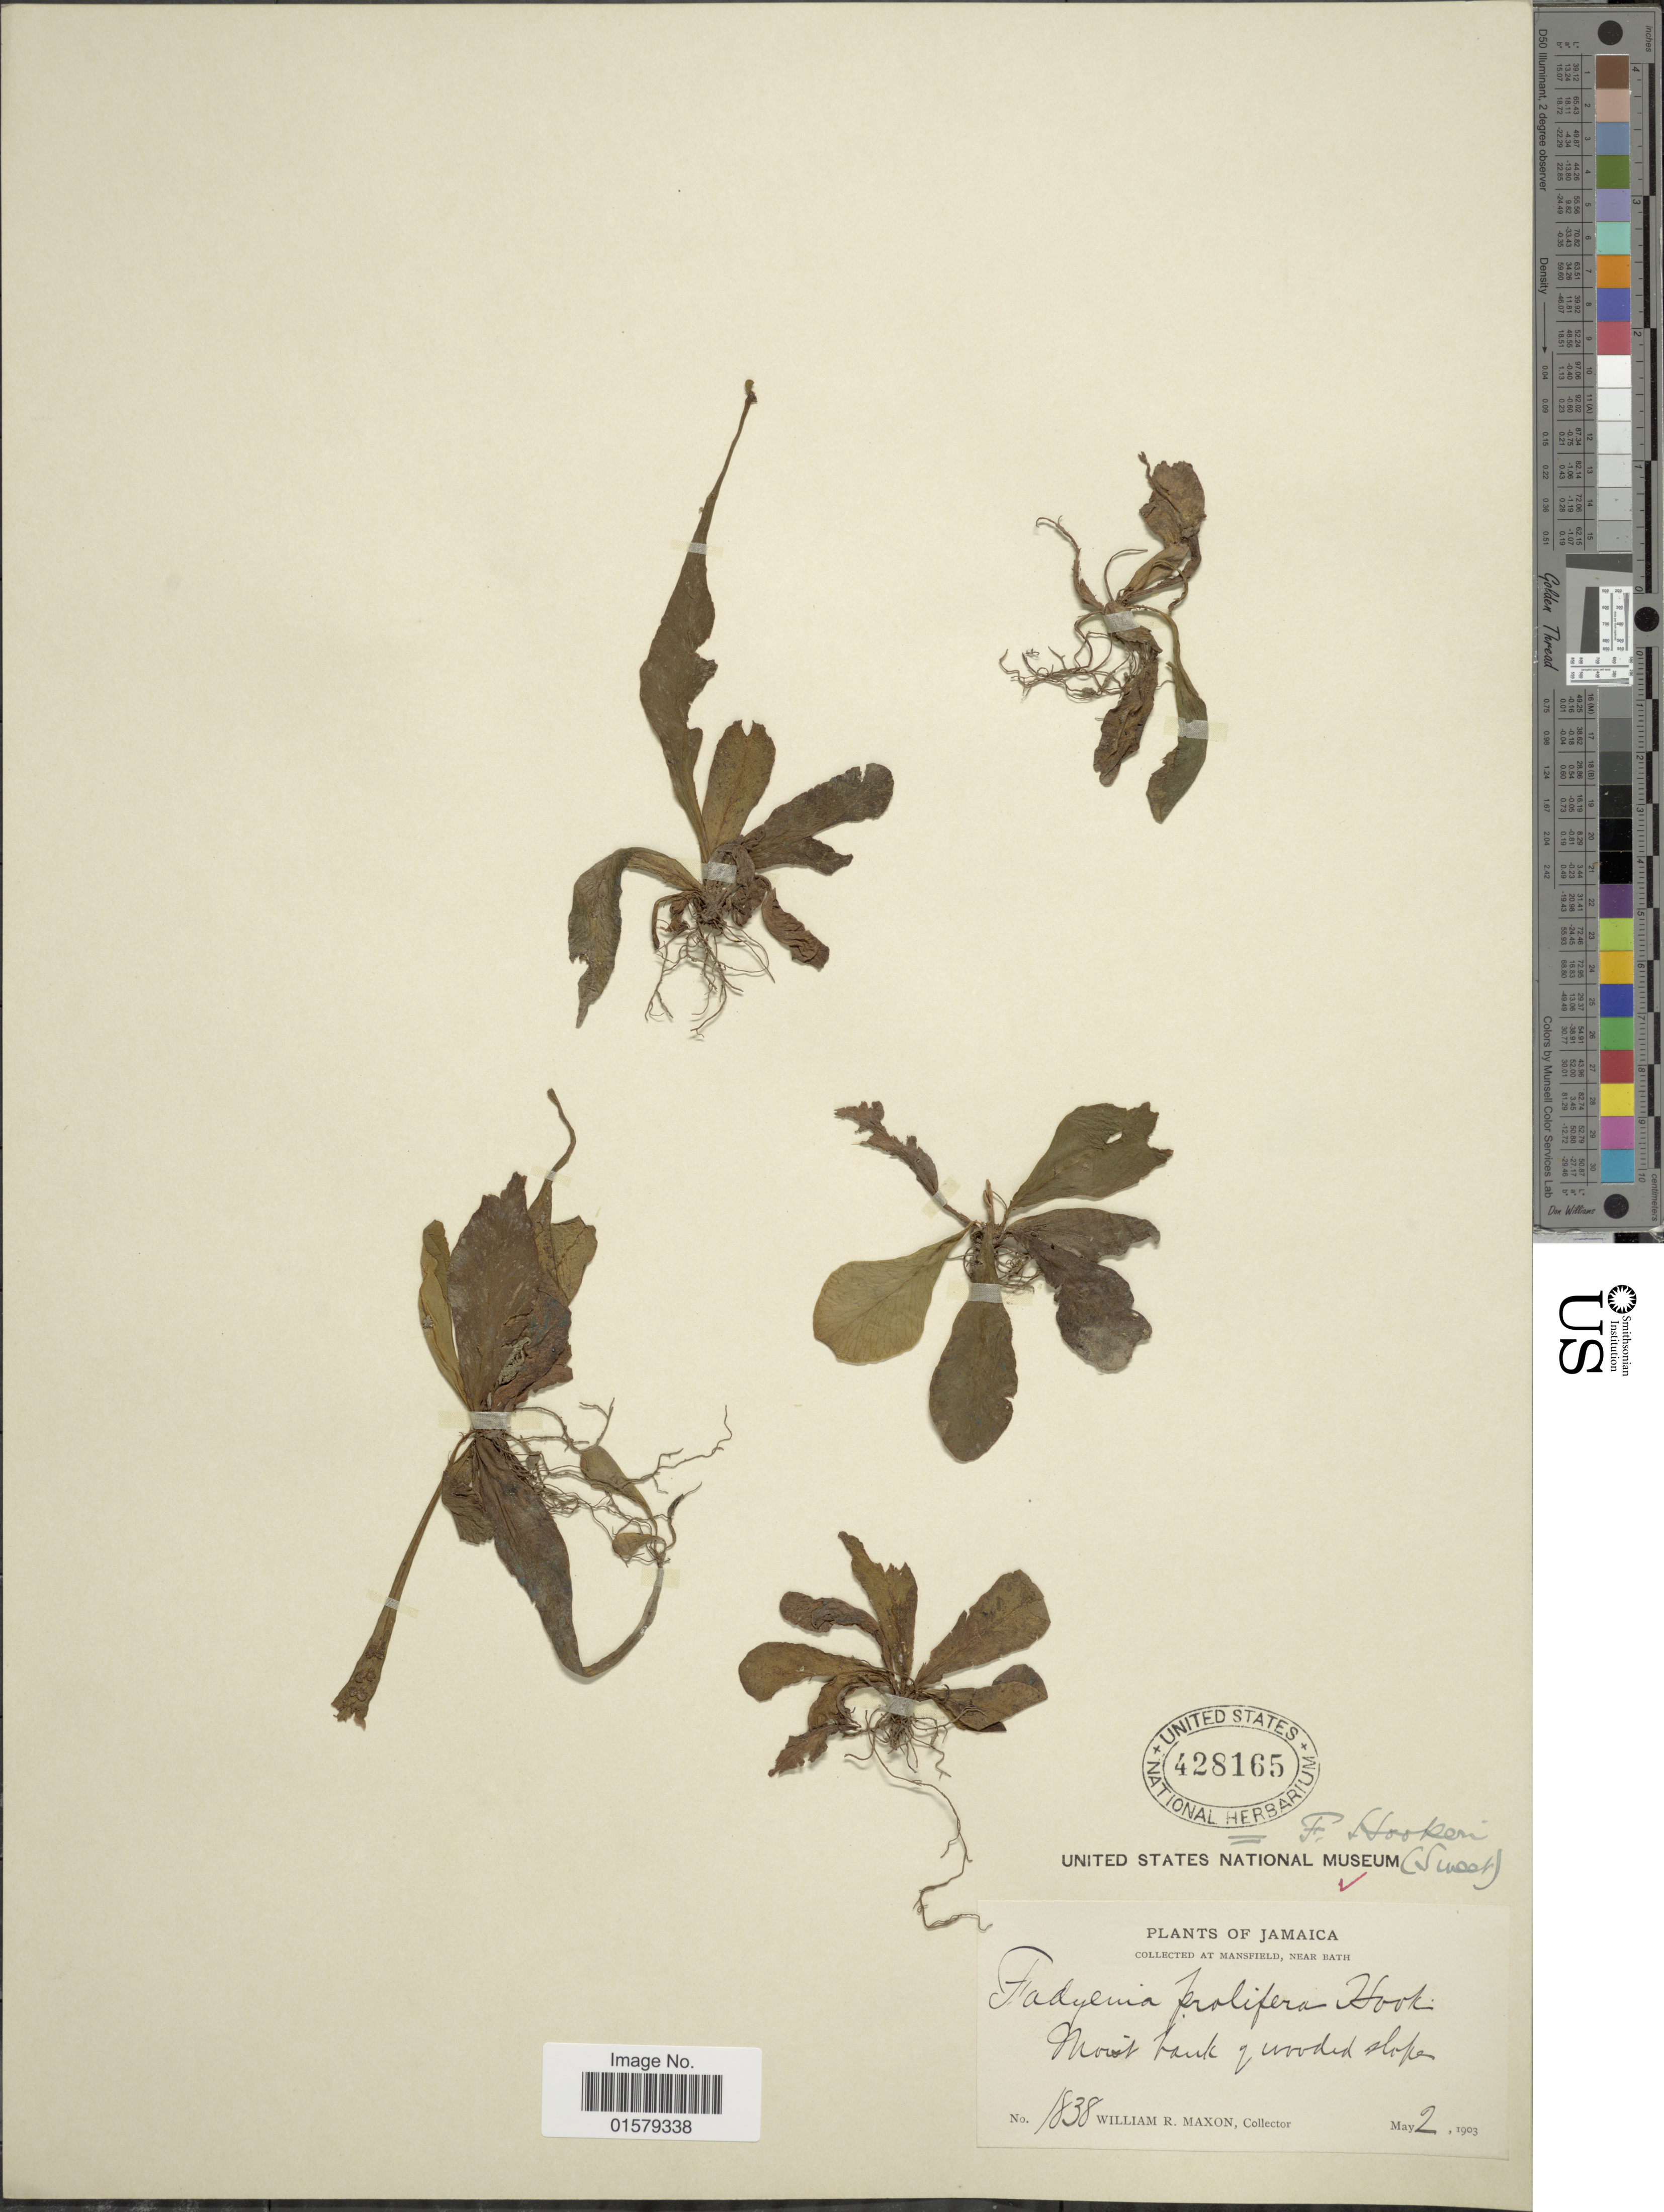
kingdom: Plantae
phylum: Tracheophyta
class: Polypodiopsida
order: Polypodiales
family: Tectariaceae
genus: Tectaria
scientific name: Tectaria hookeri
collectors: W. R. Maxon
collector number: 1838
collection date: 1903-05-02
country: Jamaica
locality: Mansfield, near Bath.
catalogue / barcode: US 428165